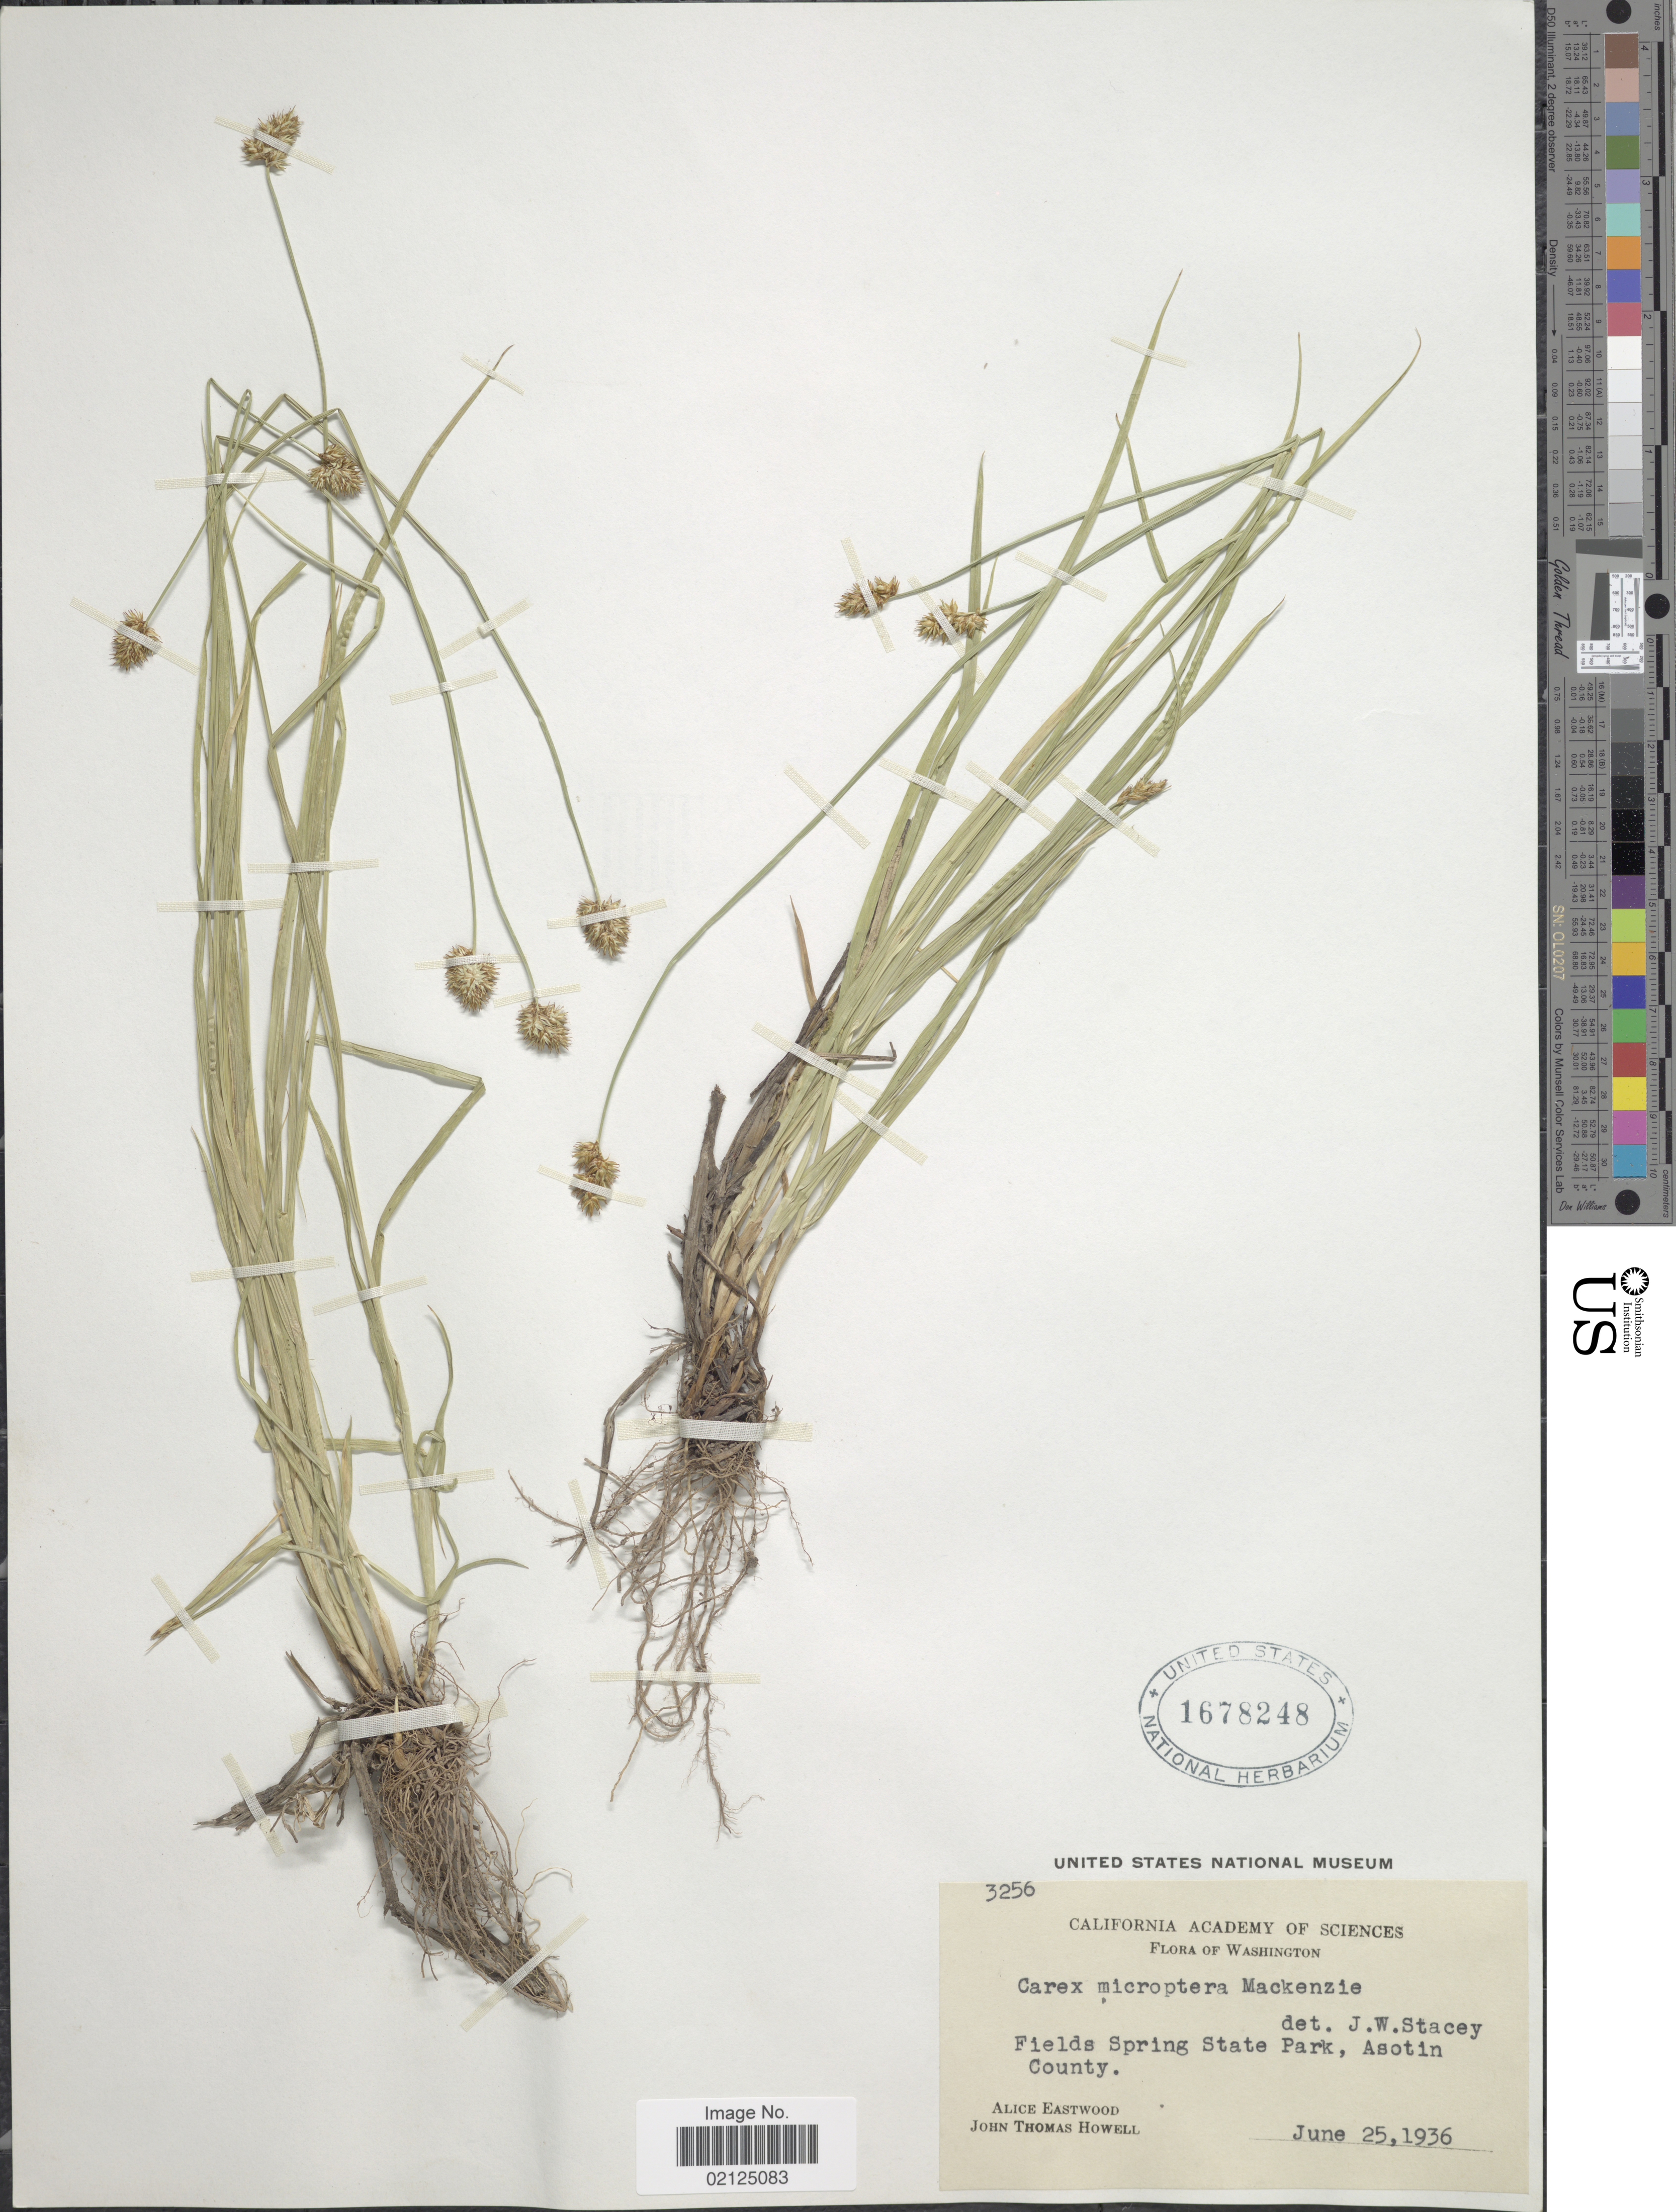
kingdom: Plantae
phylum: Tracheophyta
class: Liliopsida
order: Poales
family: Cyperaceae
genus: Carex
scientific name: Carex microptera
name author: Mack.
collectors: A. Eastwood & J. T. Howell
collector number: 3256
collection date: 1936-06-25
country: United States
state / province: Washington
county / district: Asotin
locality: Fields Spring State Park, Asotin County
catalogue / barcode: US 1678248